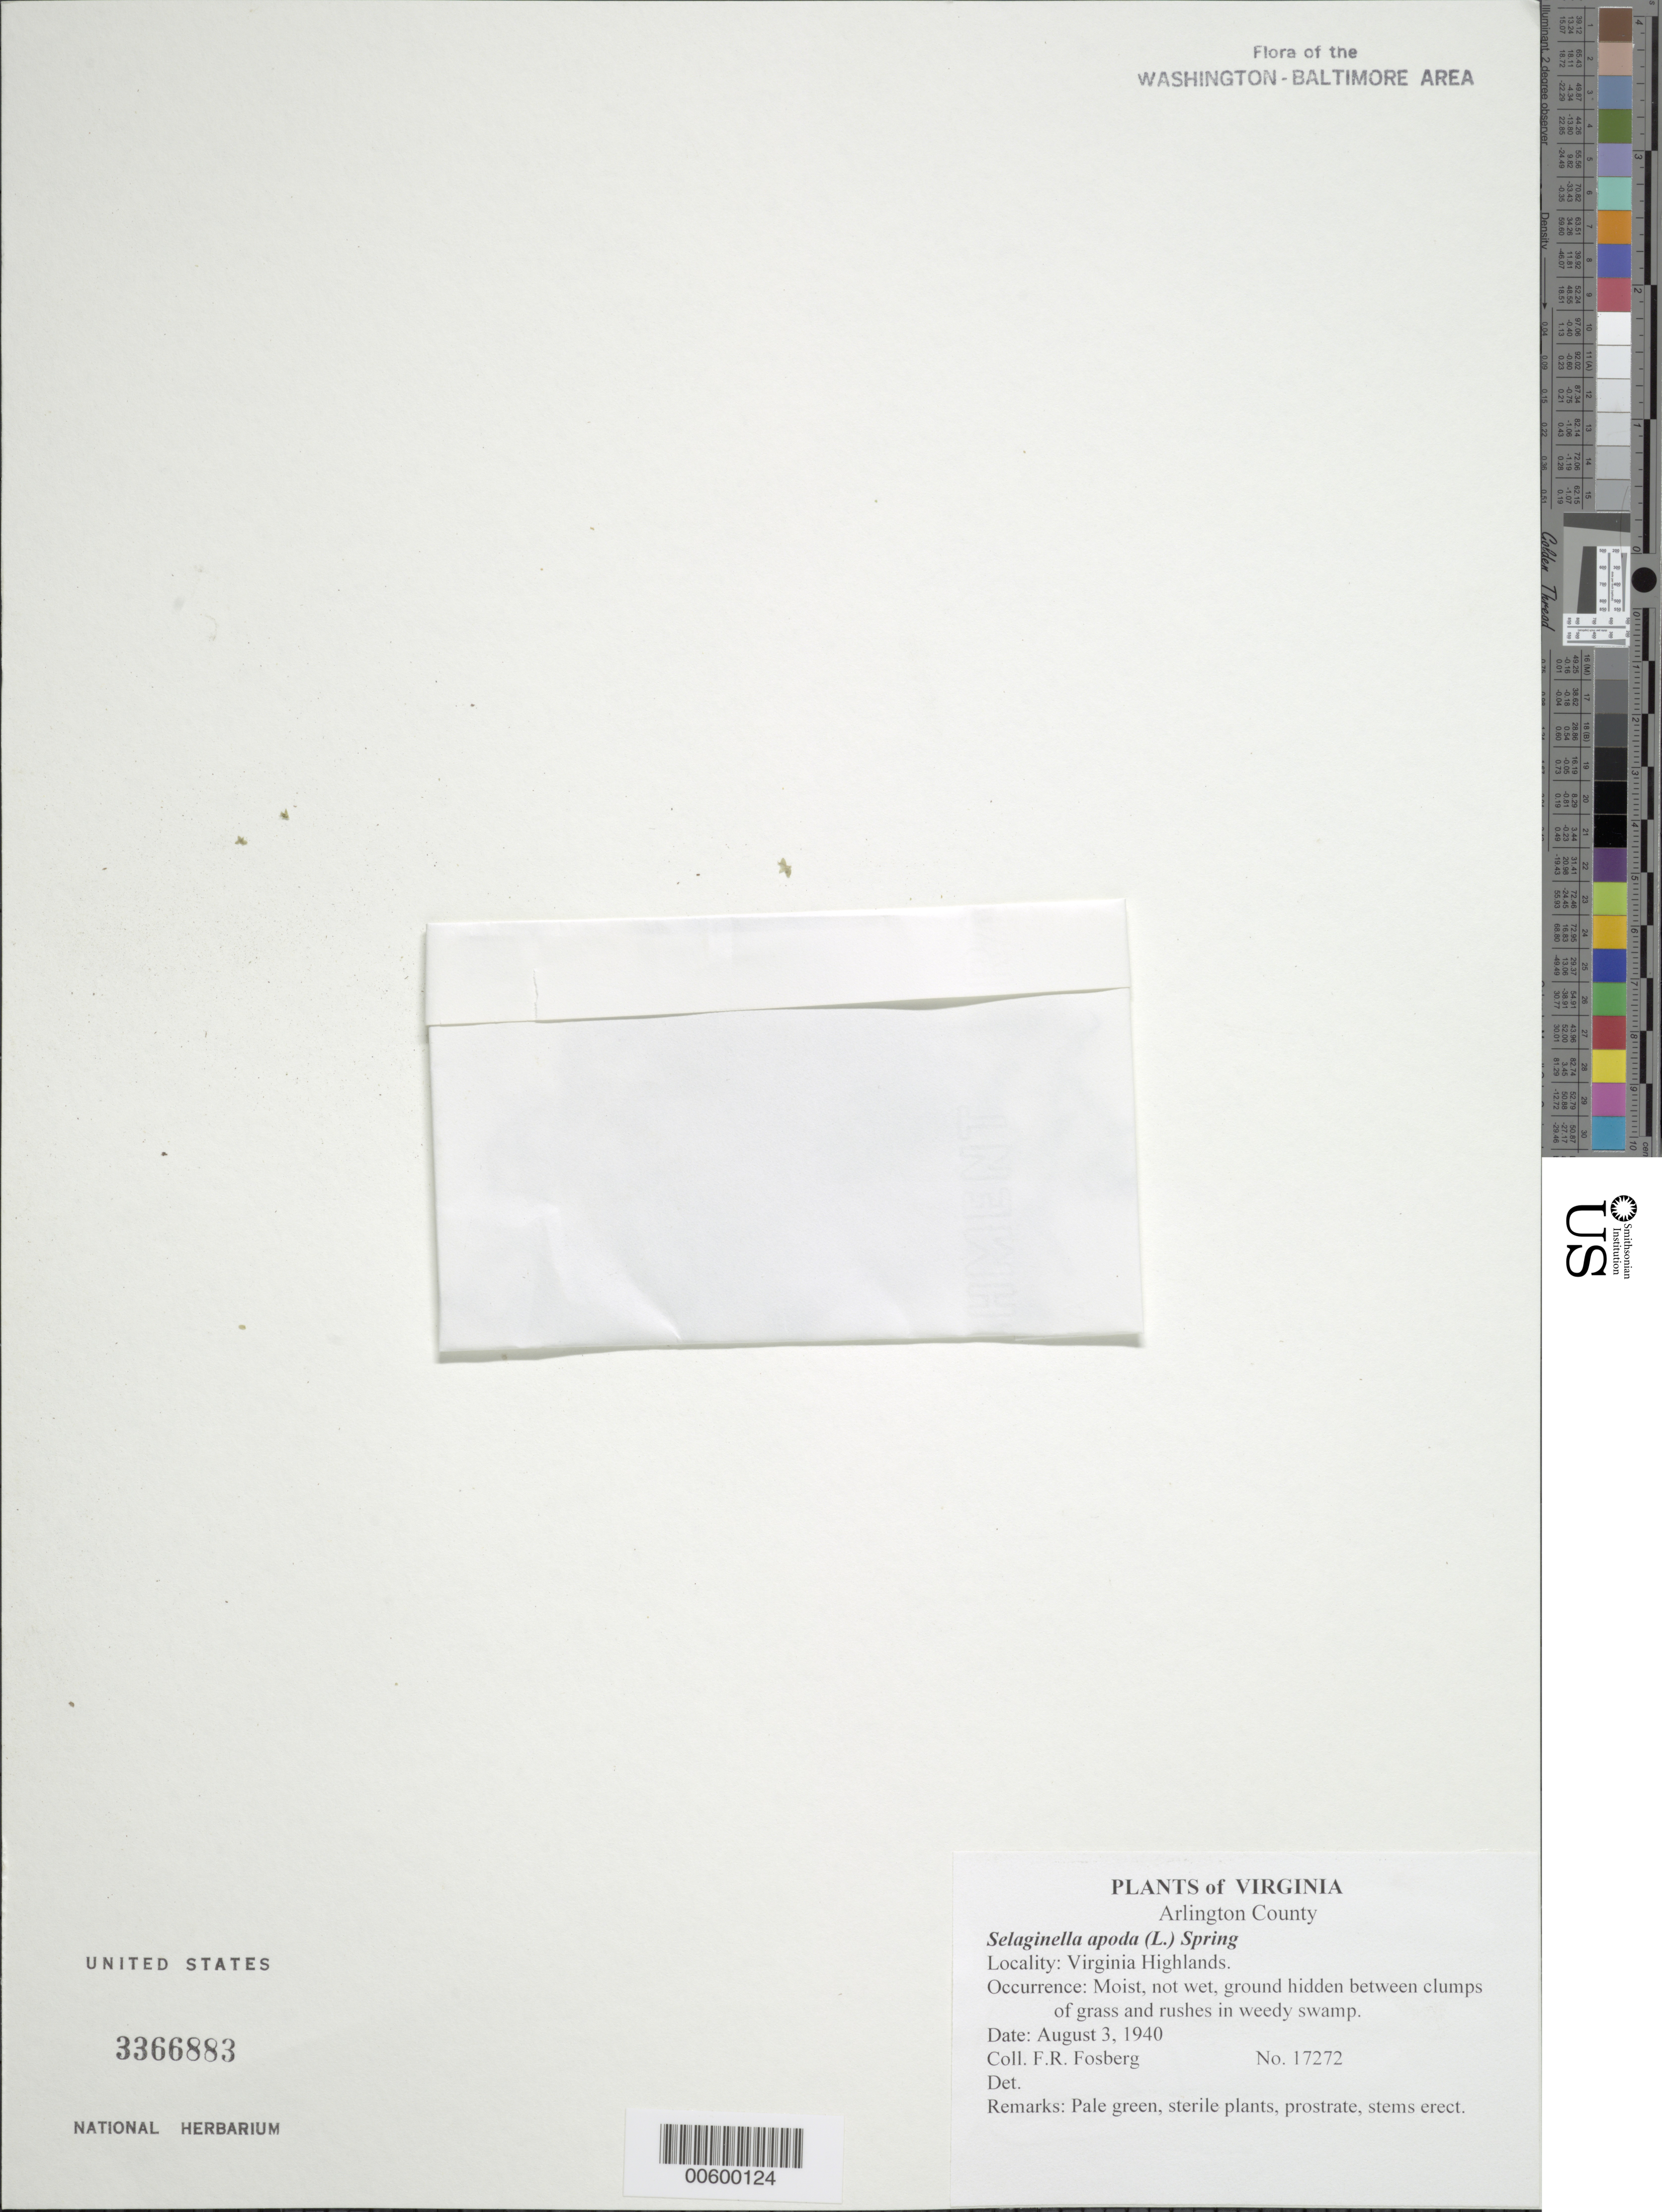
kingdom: Plantae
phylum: Tracheophyta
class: Lycopodiopsida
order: Selaginellales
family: Selaginellaceae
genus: Selaginella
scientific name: Selaginella apus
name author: Spring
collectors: F. R. Fosberg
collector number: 17272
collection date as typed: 03 Aug 1940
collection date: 1940-08-03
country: United States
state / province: Virginia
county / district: Arlington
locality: Virginia Highlands.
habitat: Moist, not wet, ground hidden between clumps of grass and rushes in weedy swamp.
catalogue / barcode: US 3366883